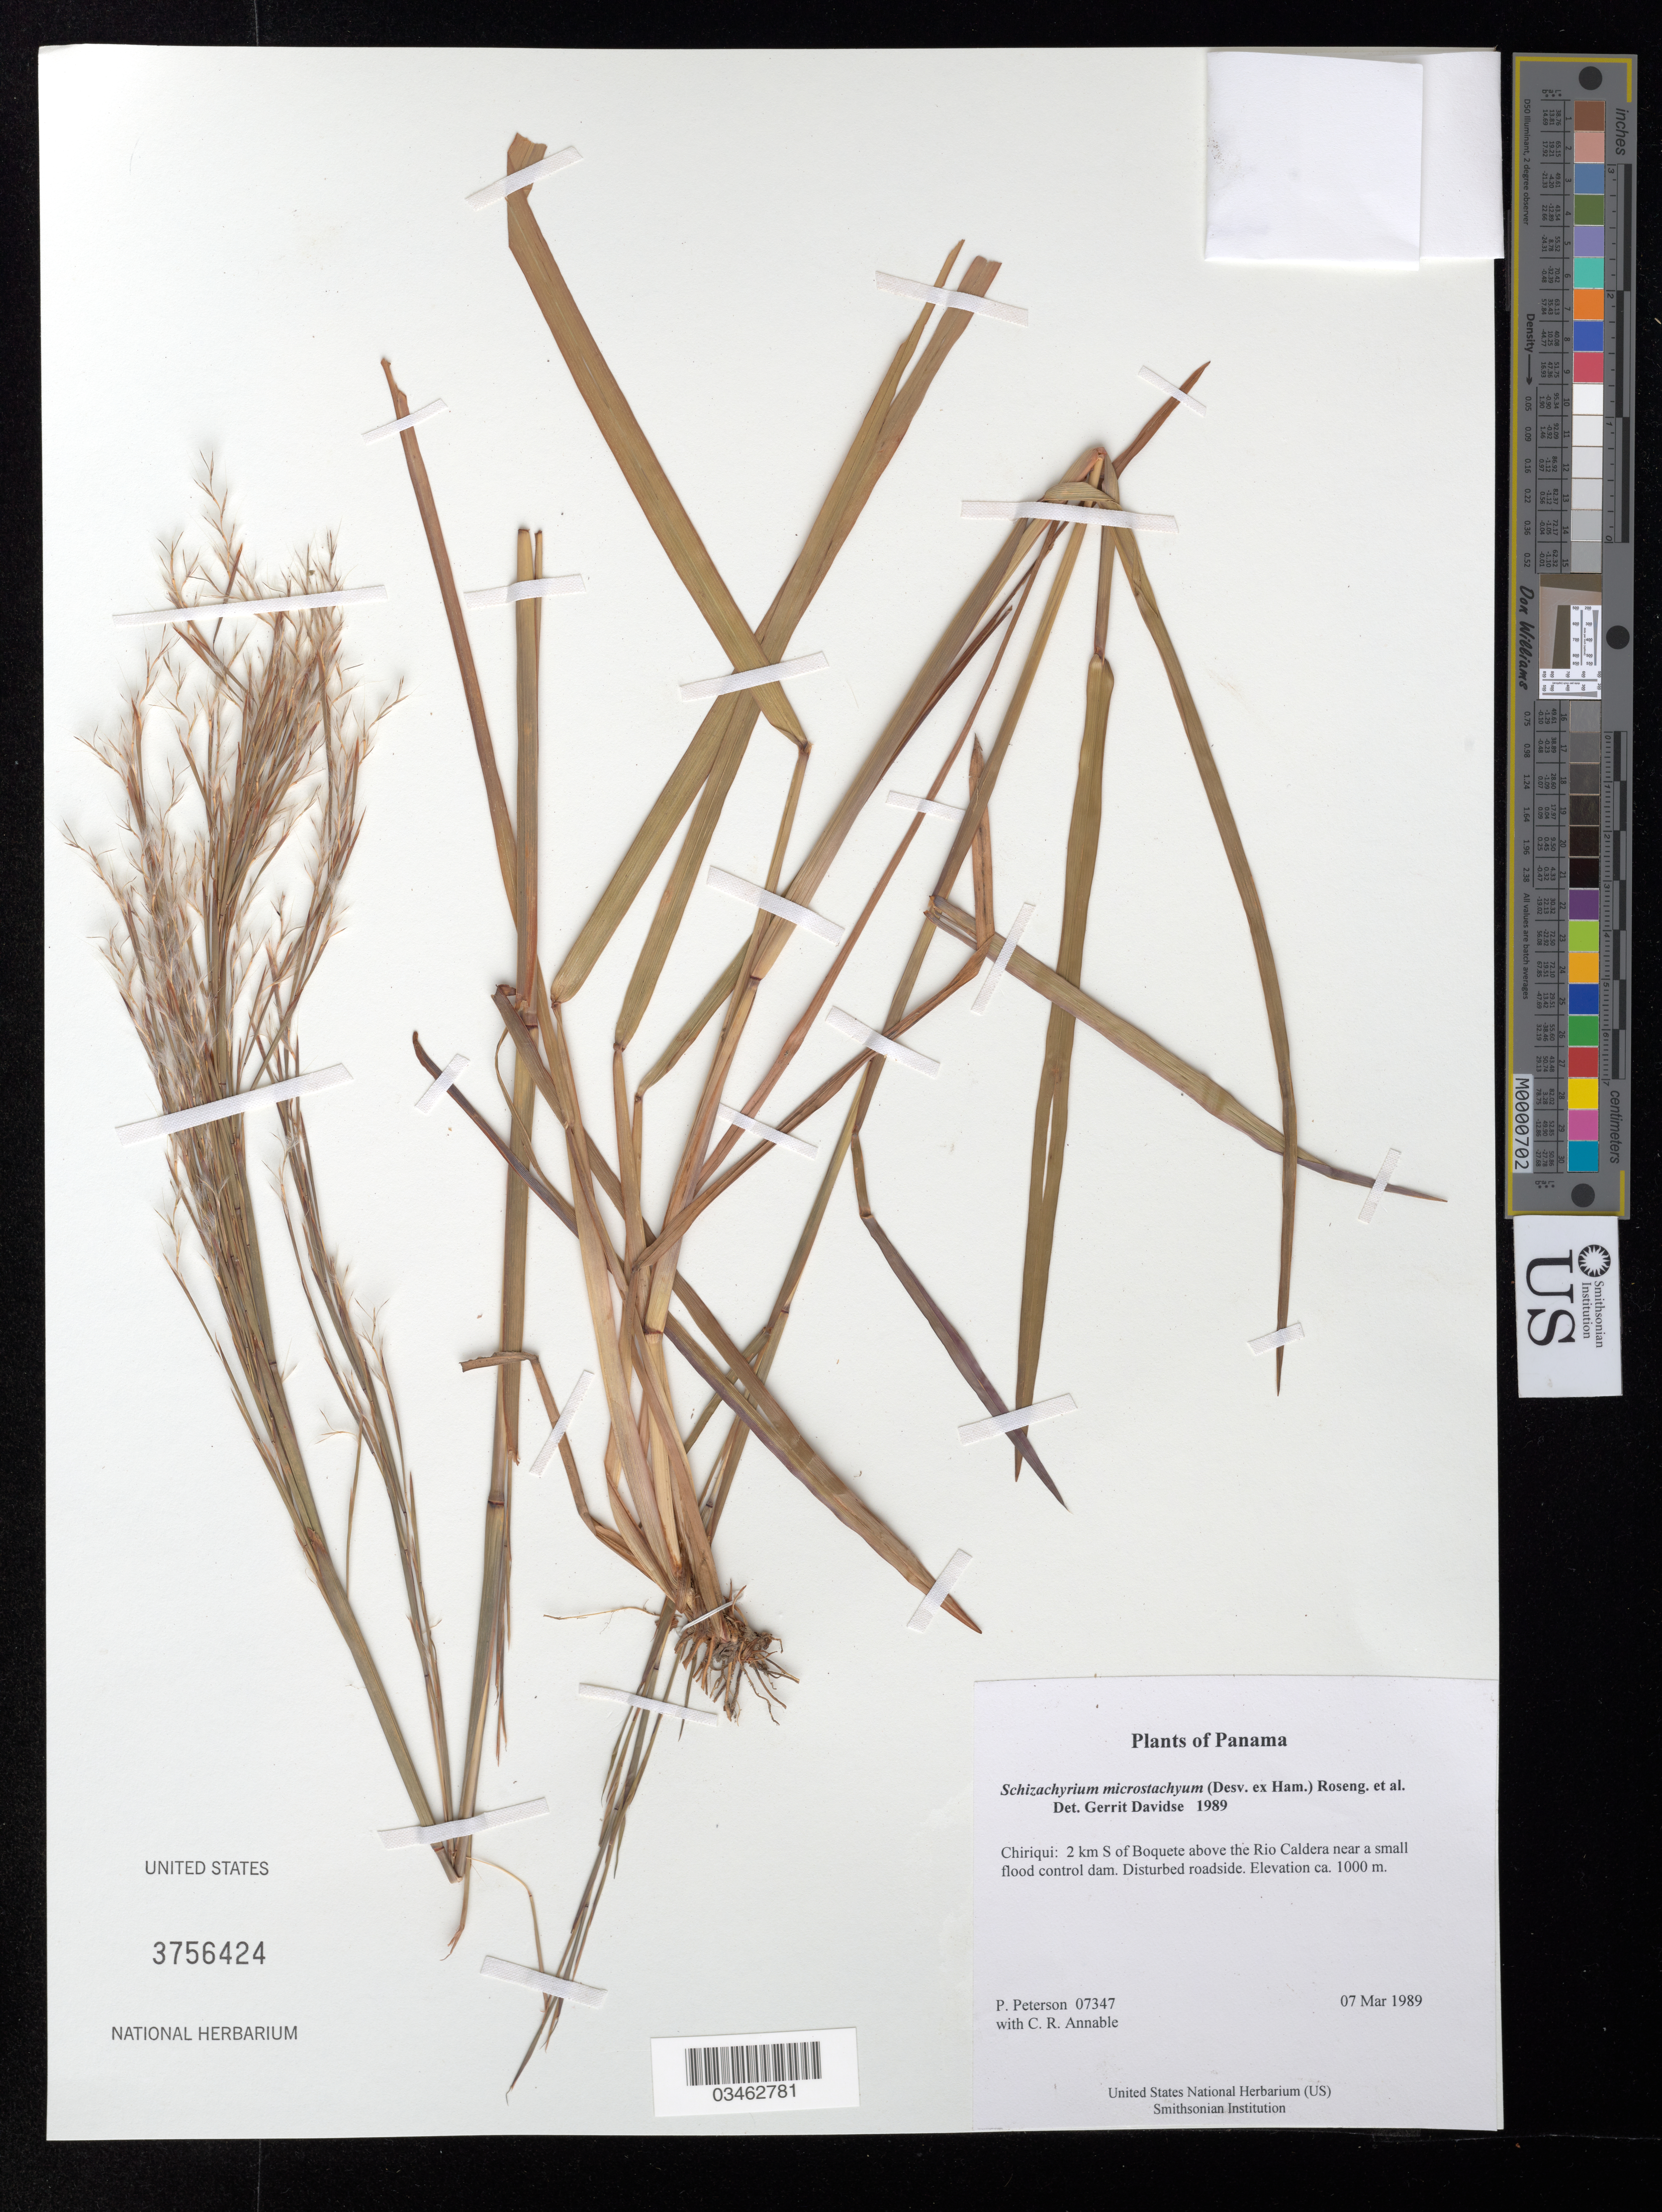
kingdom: Plantae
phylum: Tracheophyta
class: Liliopsida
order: Poales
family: Poaceae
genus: Schizachyrium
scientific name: Schizachyrium microstachyum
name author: (Desv. ex Ham.) Roseng. et al.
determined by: Davidse, Gerrit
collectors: P. M. Peterson & C. R. Annable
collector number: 07347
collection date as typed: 07 Mar 1989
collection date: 1989-03-07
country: Panama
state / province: Chiriqui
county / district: Boquete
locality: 2 km S of Boquete above the Rio Caldera near a small flood control dam.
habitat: near a small flood control dam. Disturbed roadside.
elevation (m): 1000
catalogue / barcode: US 3756424